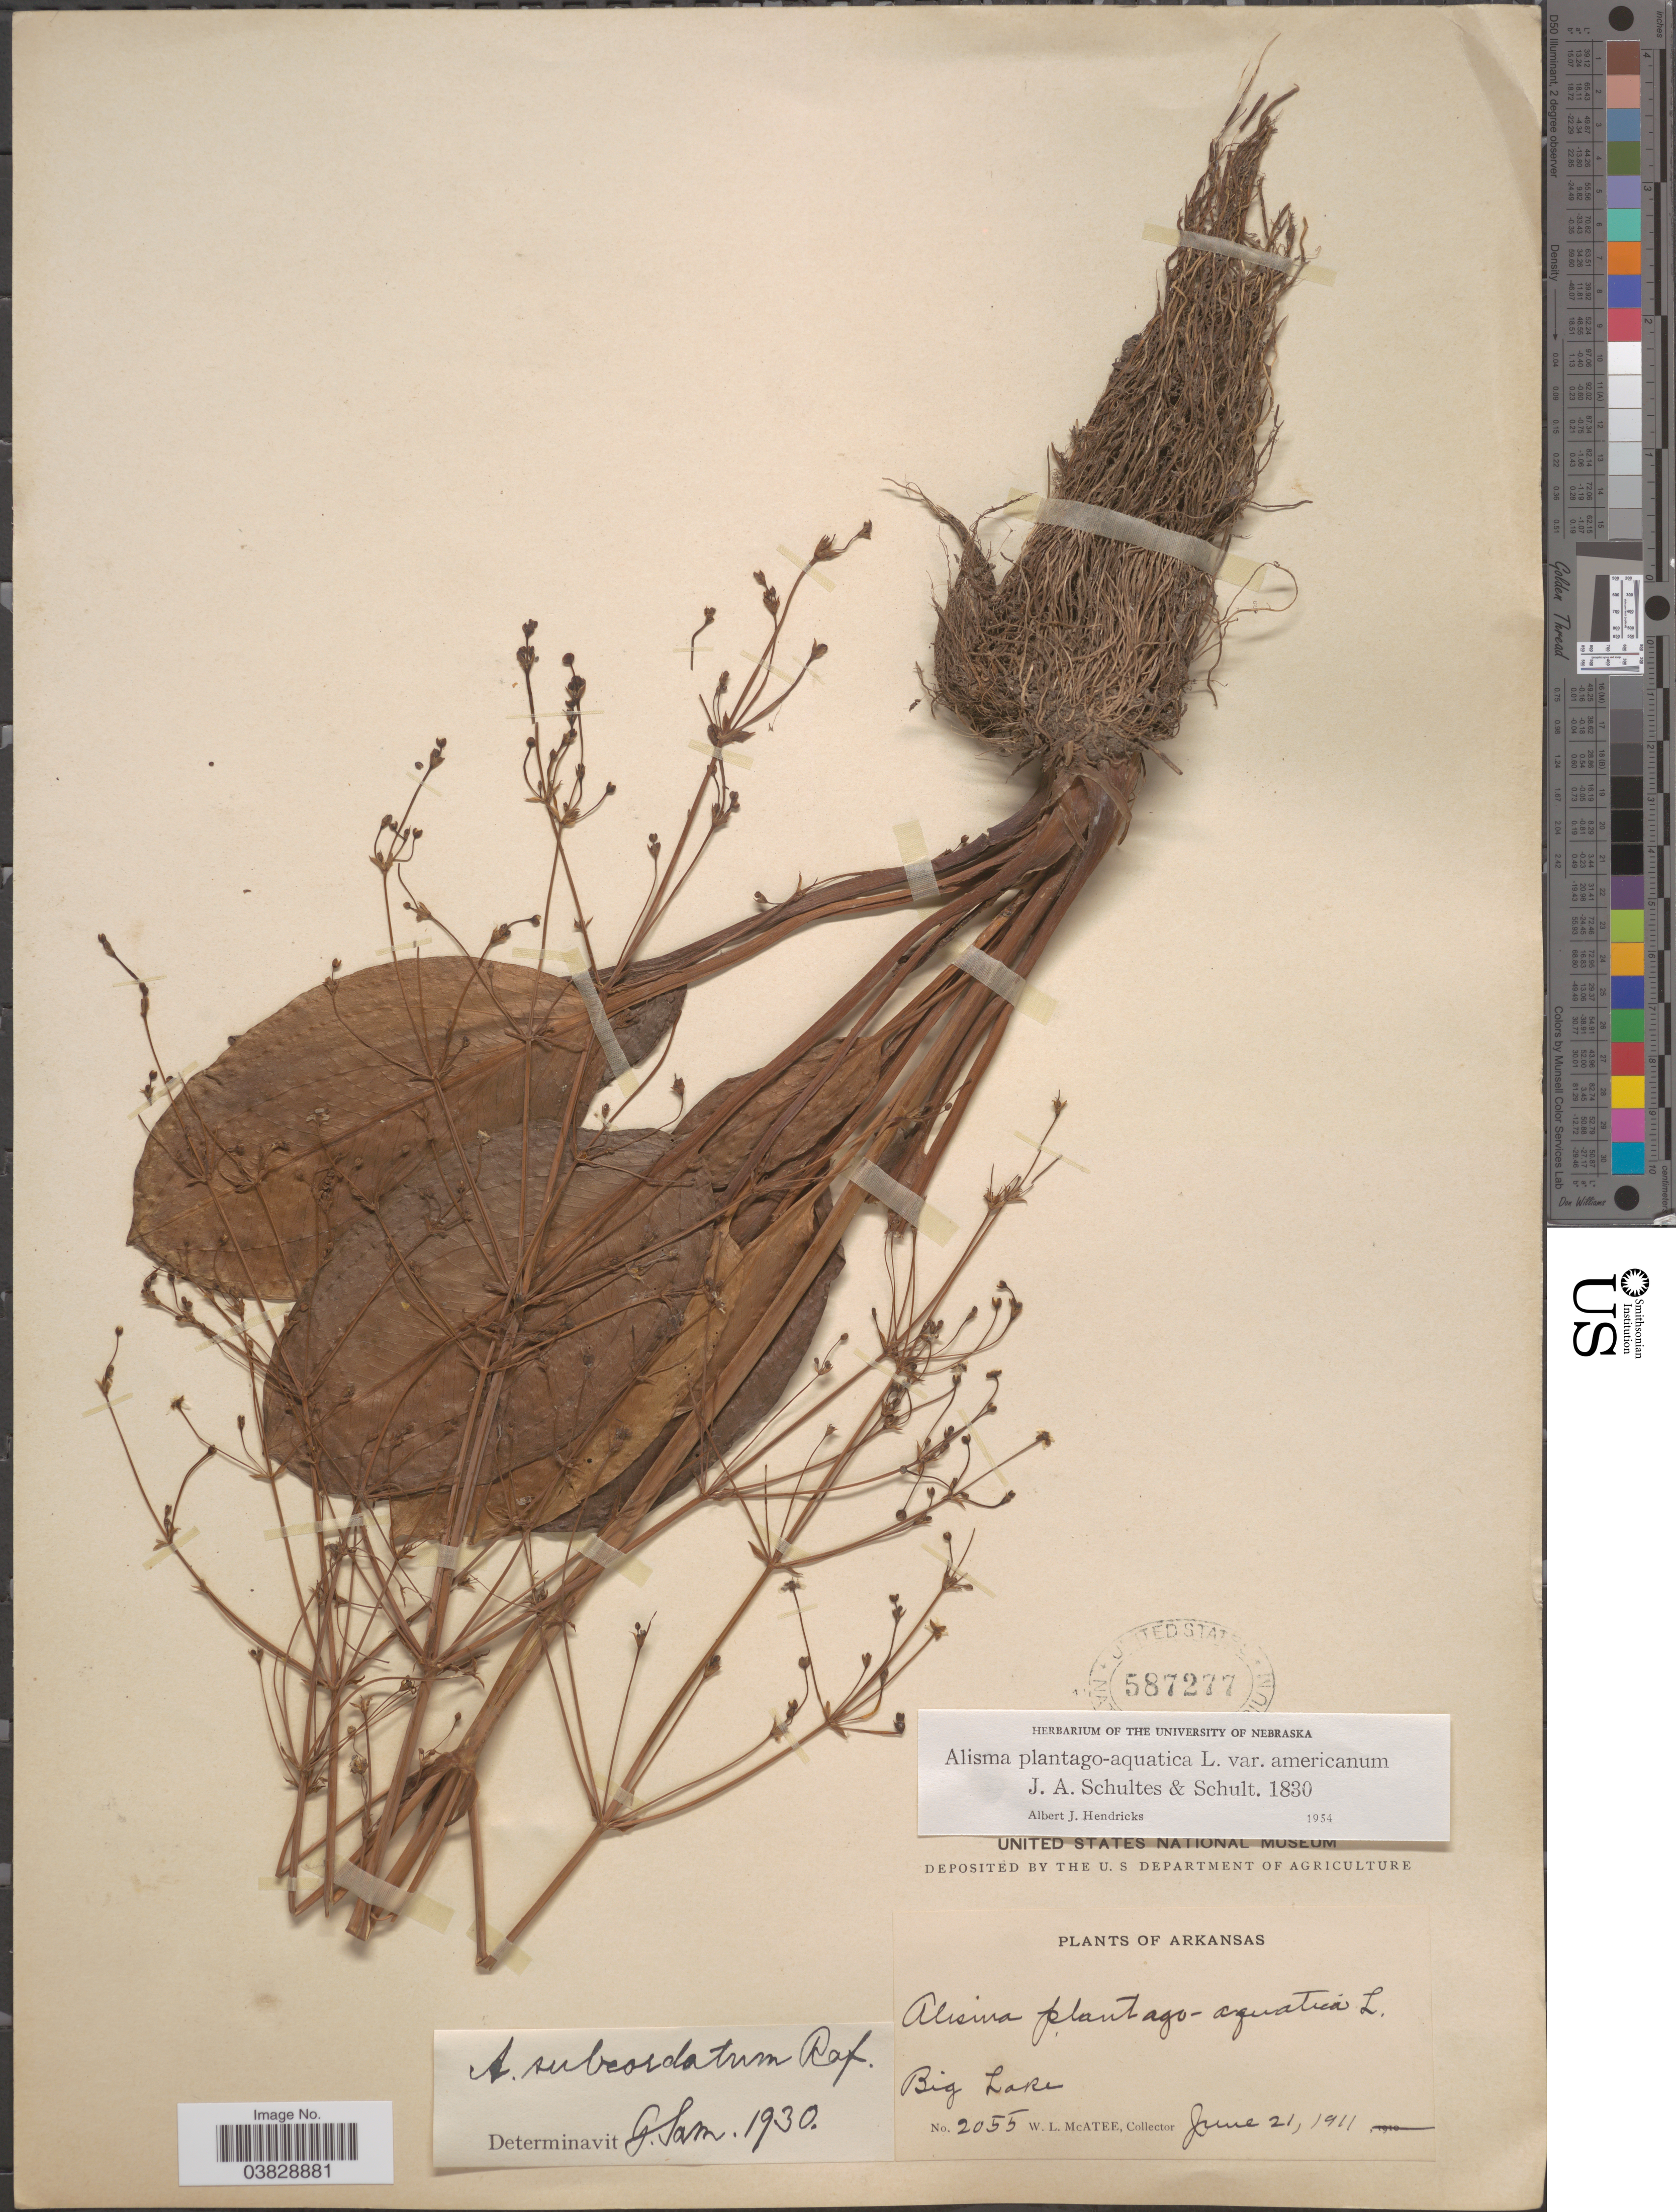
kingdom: Plantae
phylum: Tracheophyta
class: Liliopsida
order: Alismatales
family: Alismataceae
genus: Alisma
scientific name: Alisma plantago-aquatica var. americanum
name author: L.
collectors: W. McAtee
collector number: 2055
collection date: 1911-06-21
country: United States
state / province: Arkansas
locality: Big Lake.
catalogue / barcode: US 587277